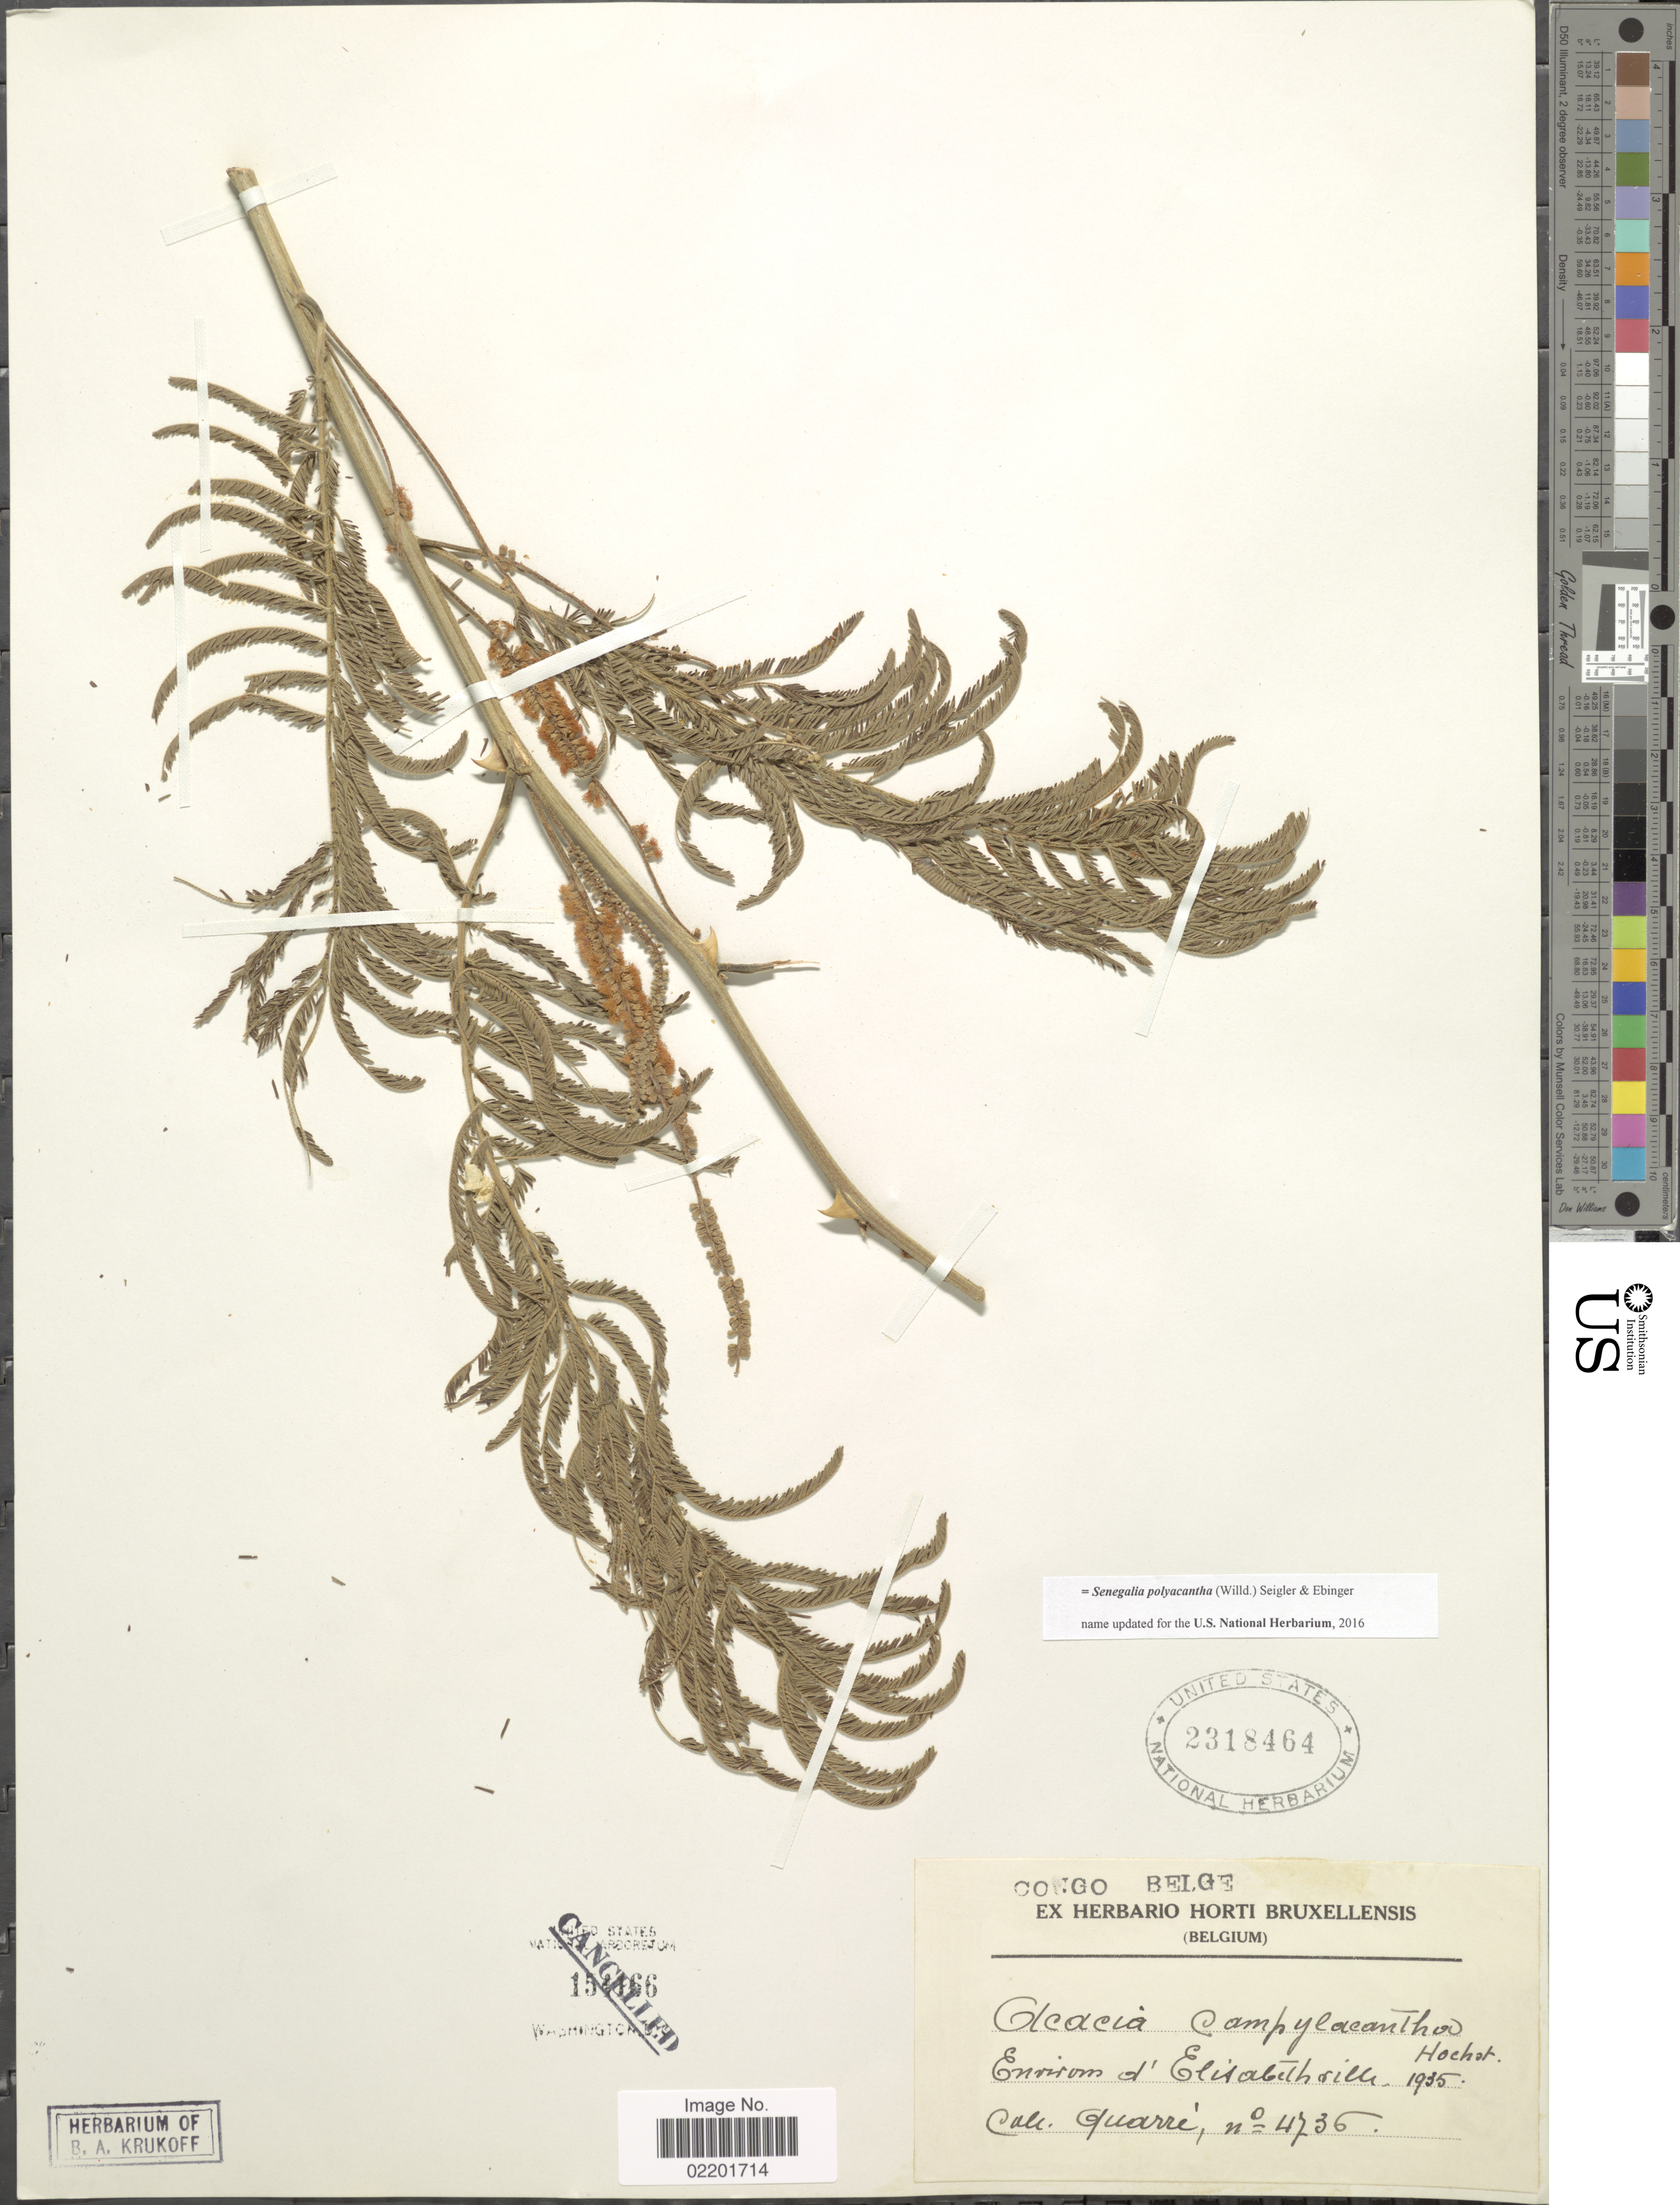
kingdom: Plantae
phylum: Tracheophyta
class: Magnoliopsida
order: Fabales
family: Fabaceae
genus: Senegalia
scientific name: Senegalia polyacantha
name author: (Willd.) Seigler & Ebinger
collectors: -. Quarre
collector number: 4736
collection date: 1935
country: Congo, Democratic Republic of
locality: Congo Belge, environs d'Elisabethville.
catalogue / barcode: US 2318464